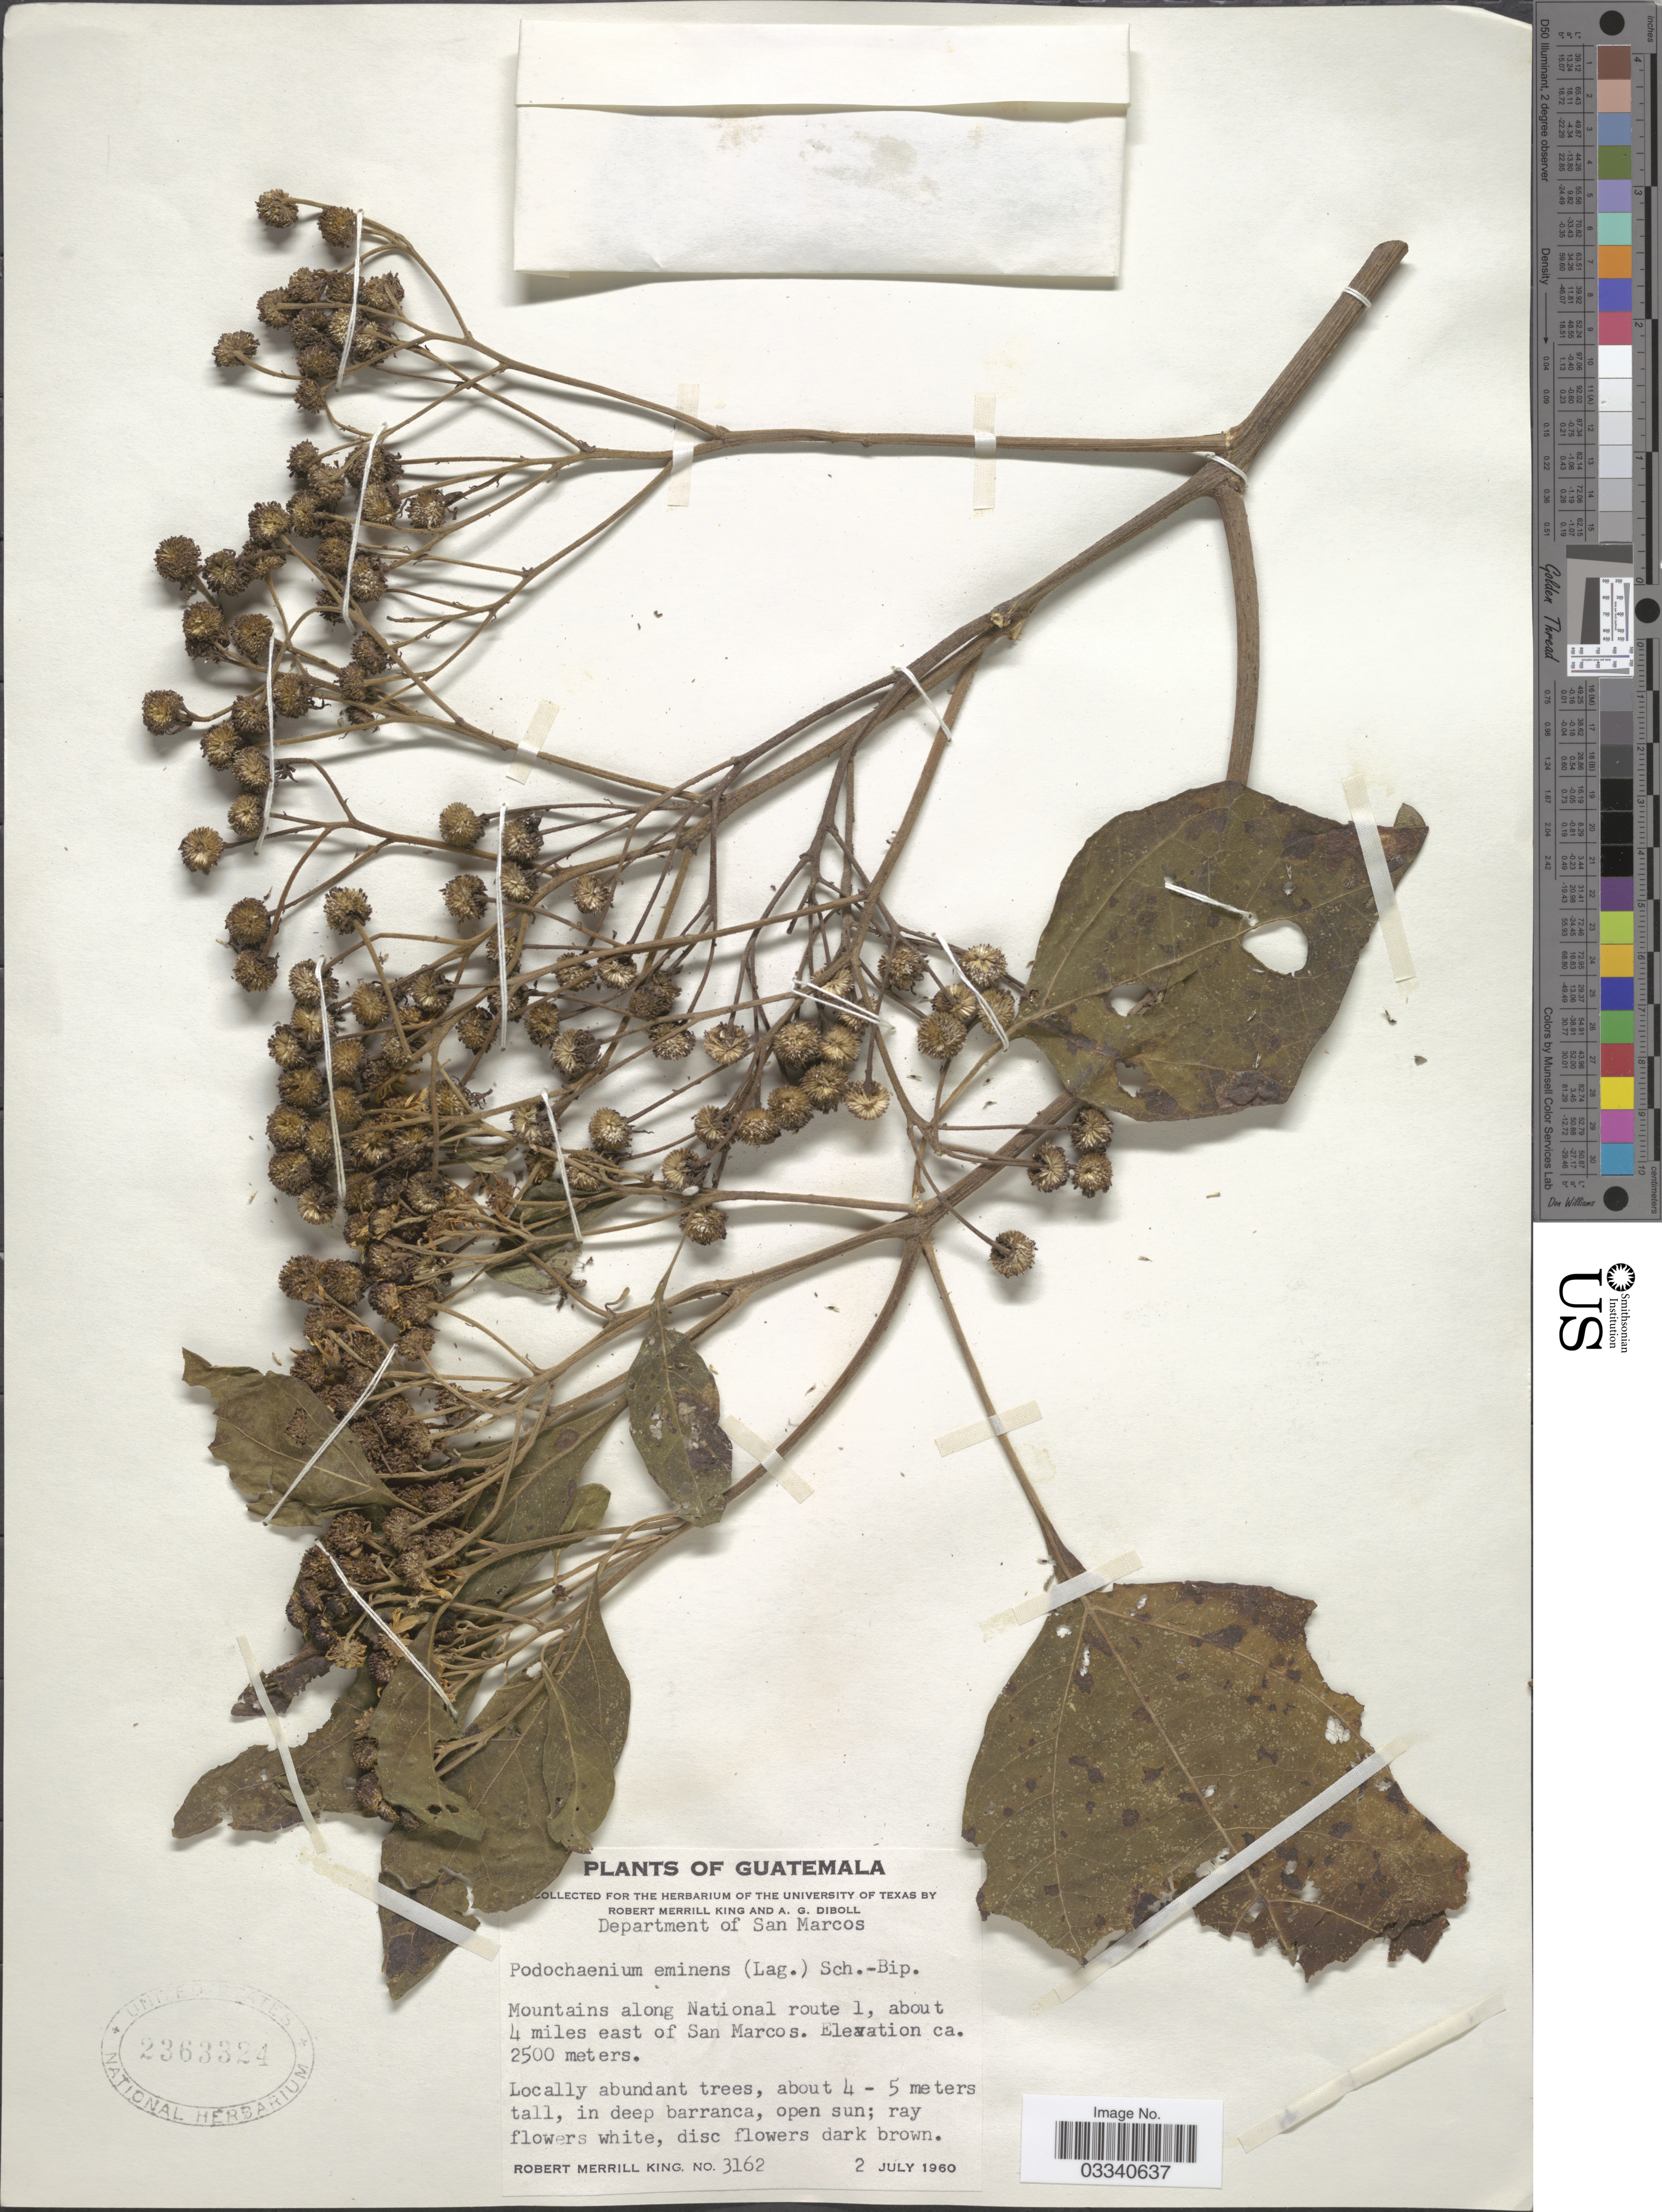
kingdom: Plantae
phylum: Tracheophyta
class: Magnoliopsida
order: Asterales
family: Asteraceae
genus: Podachaenium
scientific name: Podachaenium eminens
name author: (Lag.) Sch. Bip. ex Sch. Bip.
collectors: R. M. King & A. Diboll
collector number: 3162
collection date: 1960-07-02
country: Guatemala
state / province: San Marcos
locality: Department of San Marcos. Mountains along National route 1, about 4 miles east of San Marcos.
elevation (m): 2500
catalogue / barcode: US 2363324